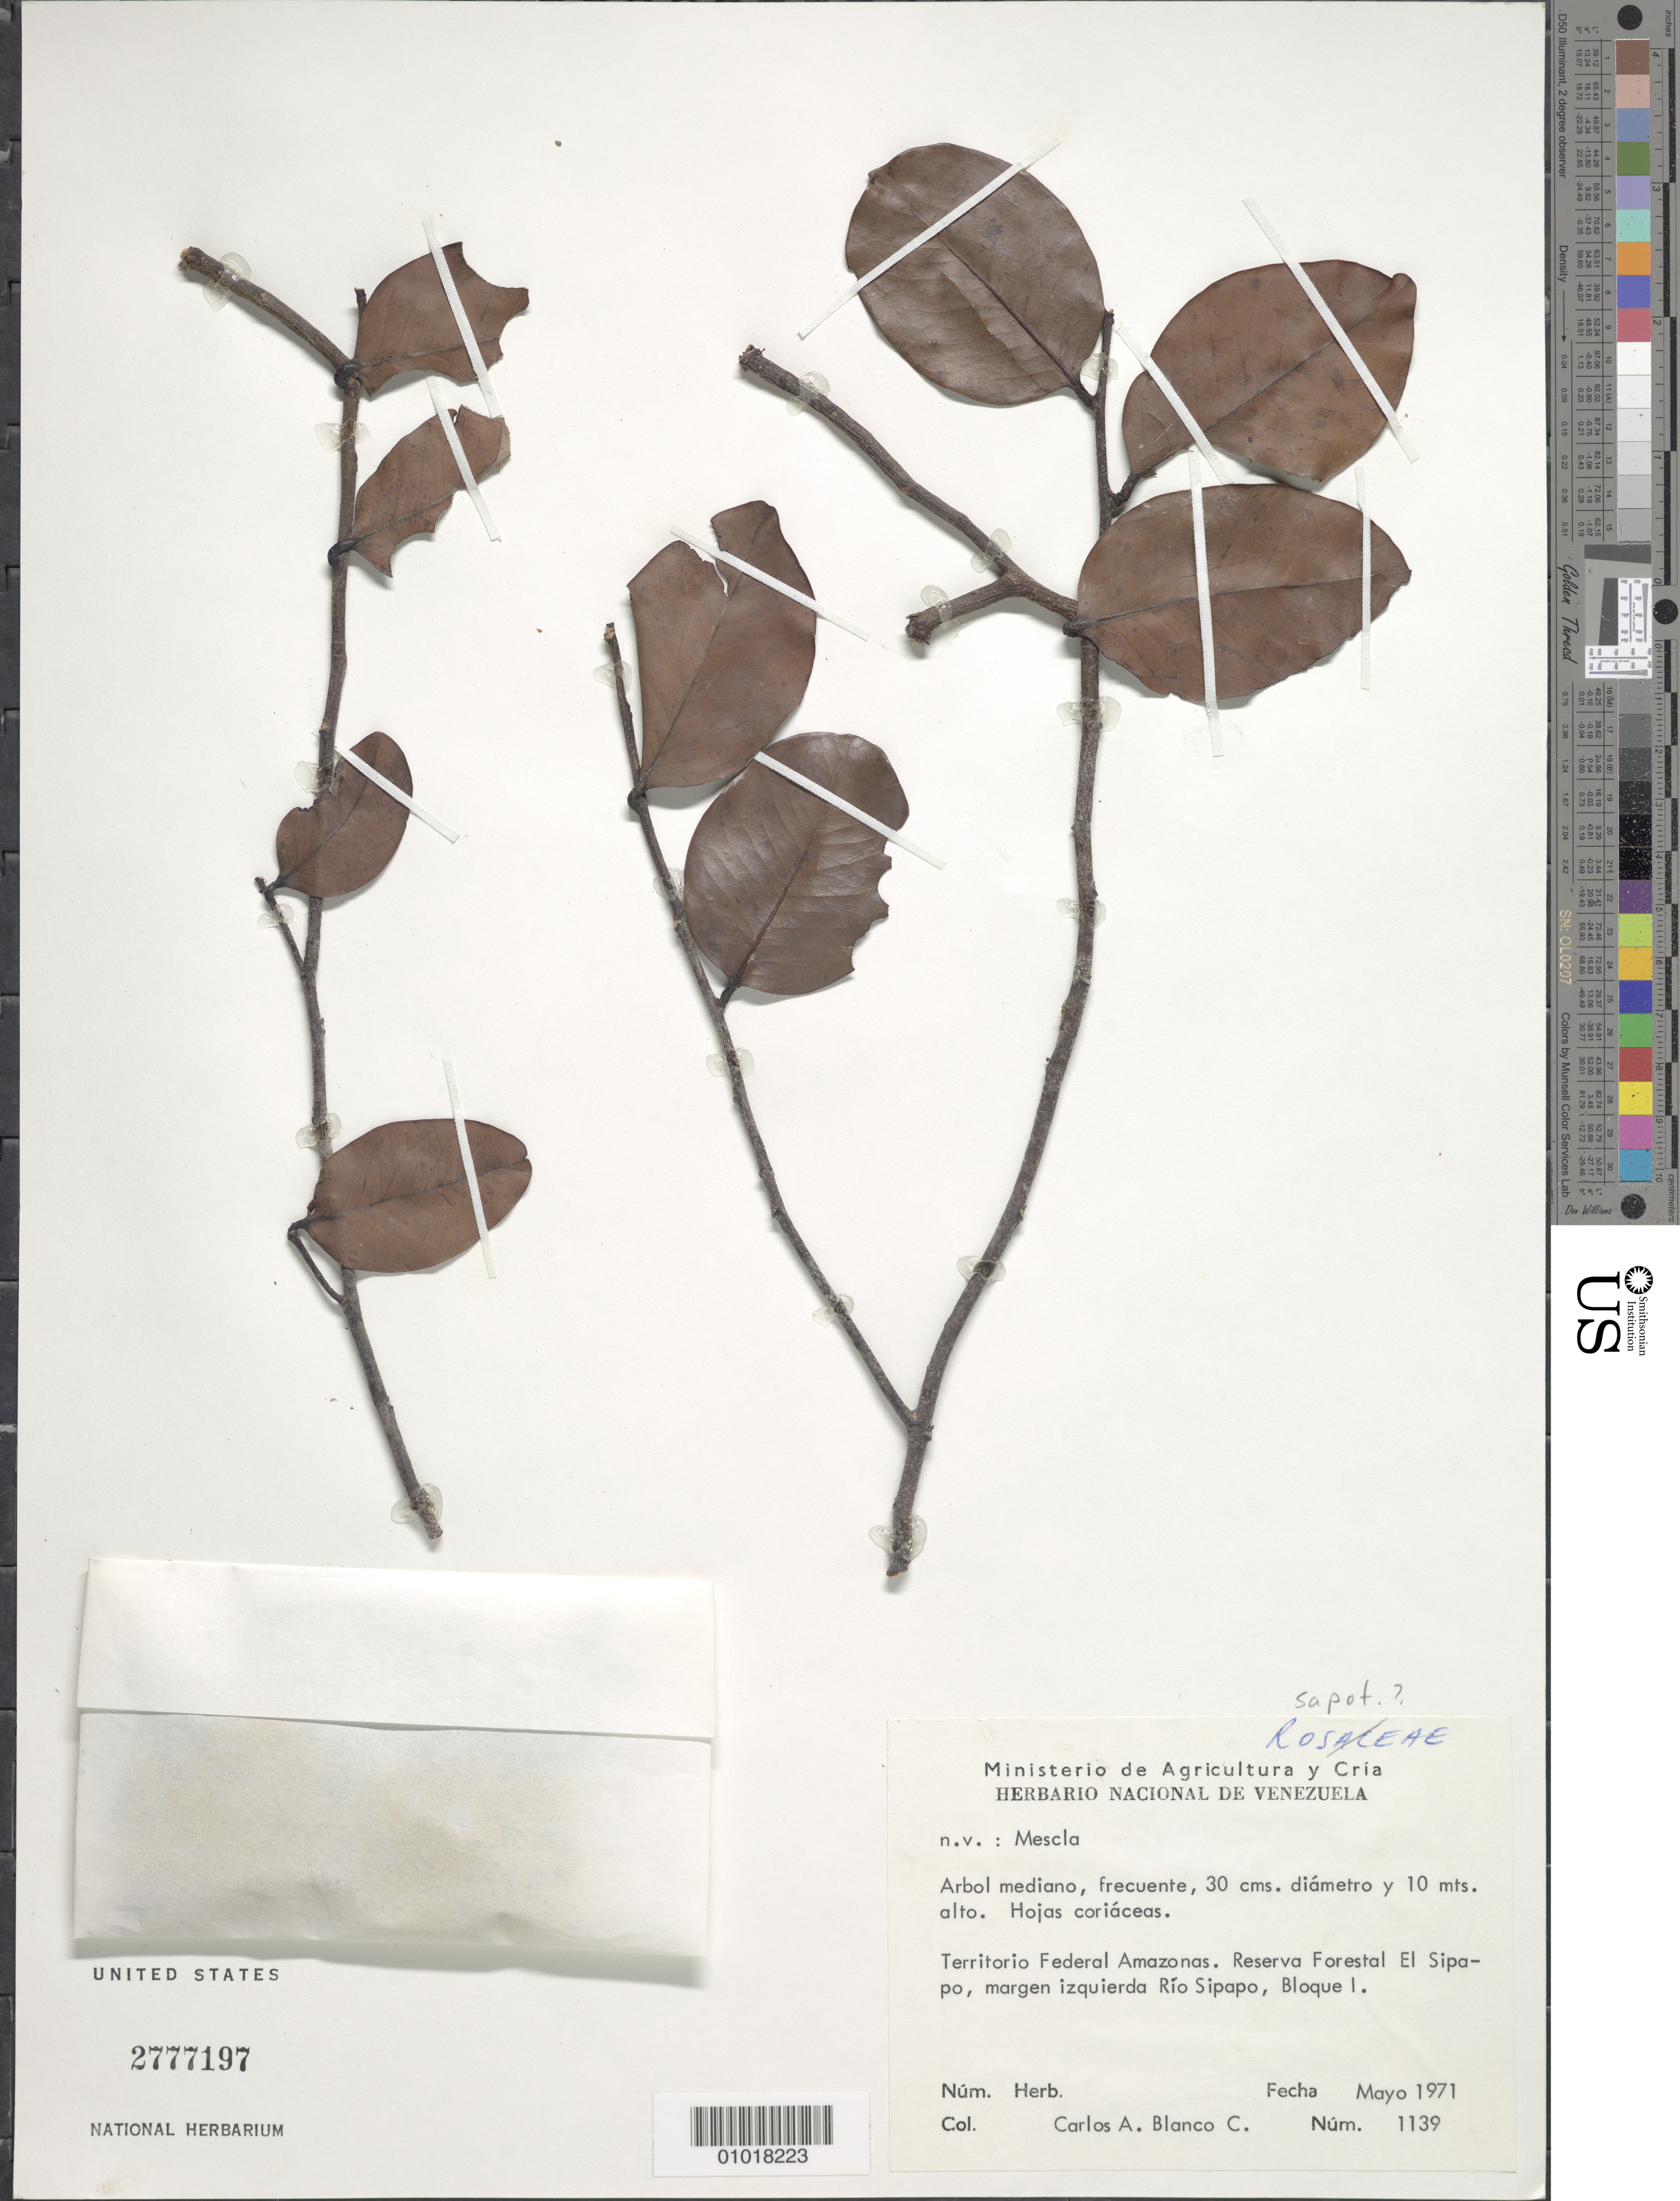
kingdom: Plantae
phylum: Tracheophyta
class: Magnoliopsida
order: Ericales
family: Sapotaceae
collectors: C. A. Blanco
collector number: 1139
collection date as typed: May-71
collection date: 1971-05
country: Venezuela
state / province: Amazonas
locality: Reserva Forestal El Sipapo, margen izquierda Río Sipapo; Bloque I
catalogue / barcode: US 2777197